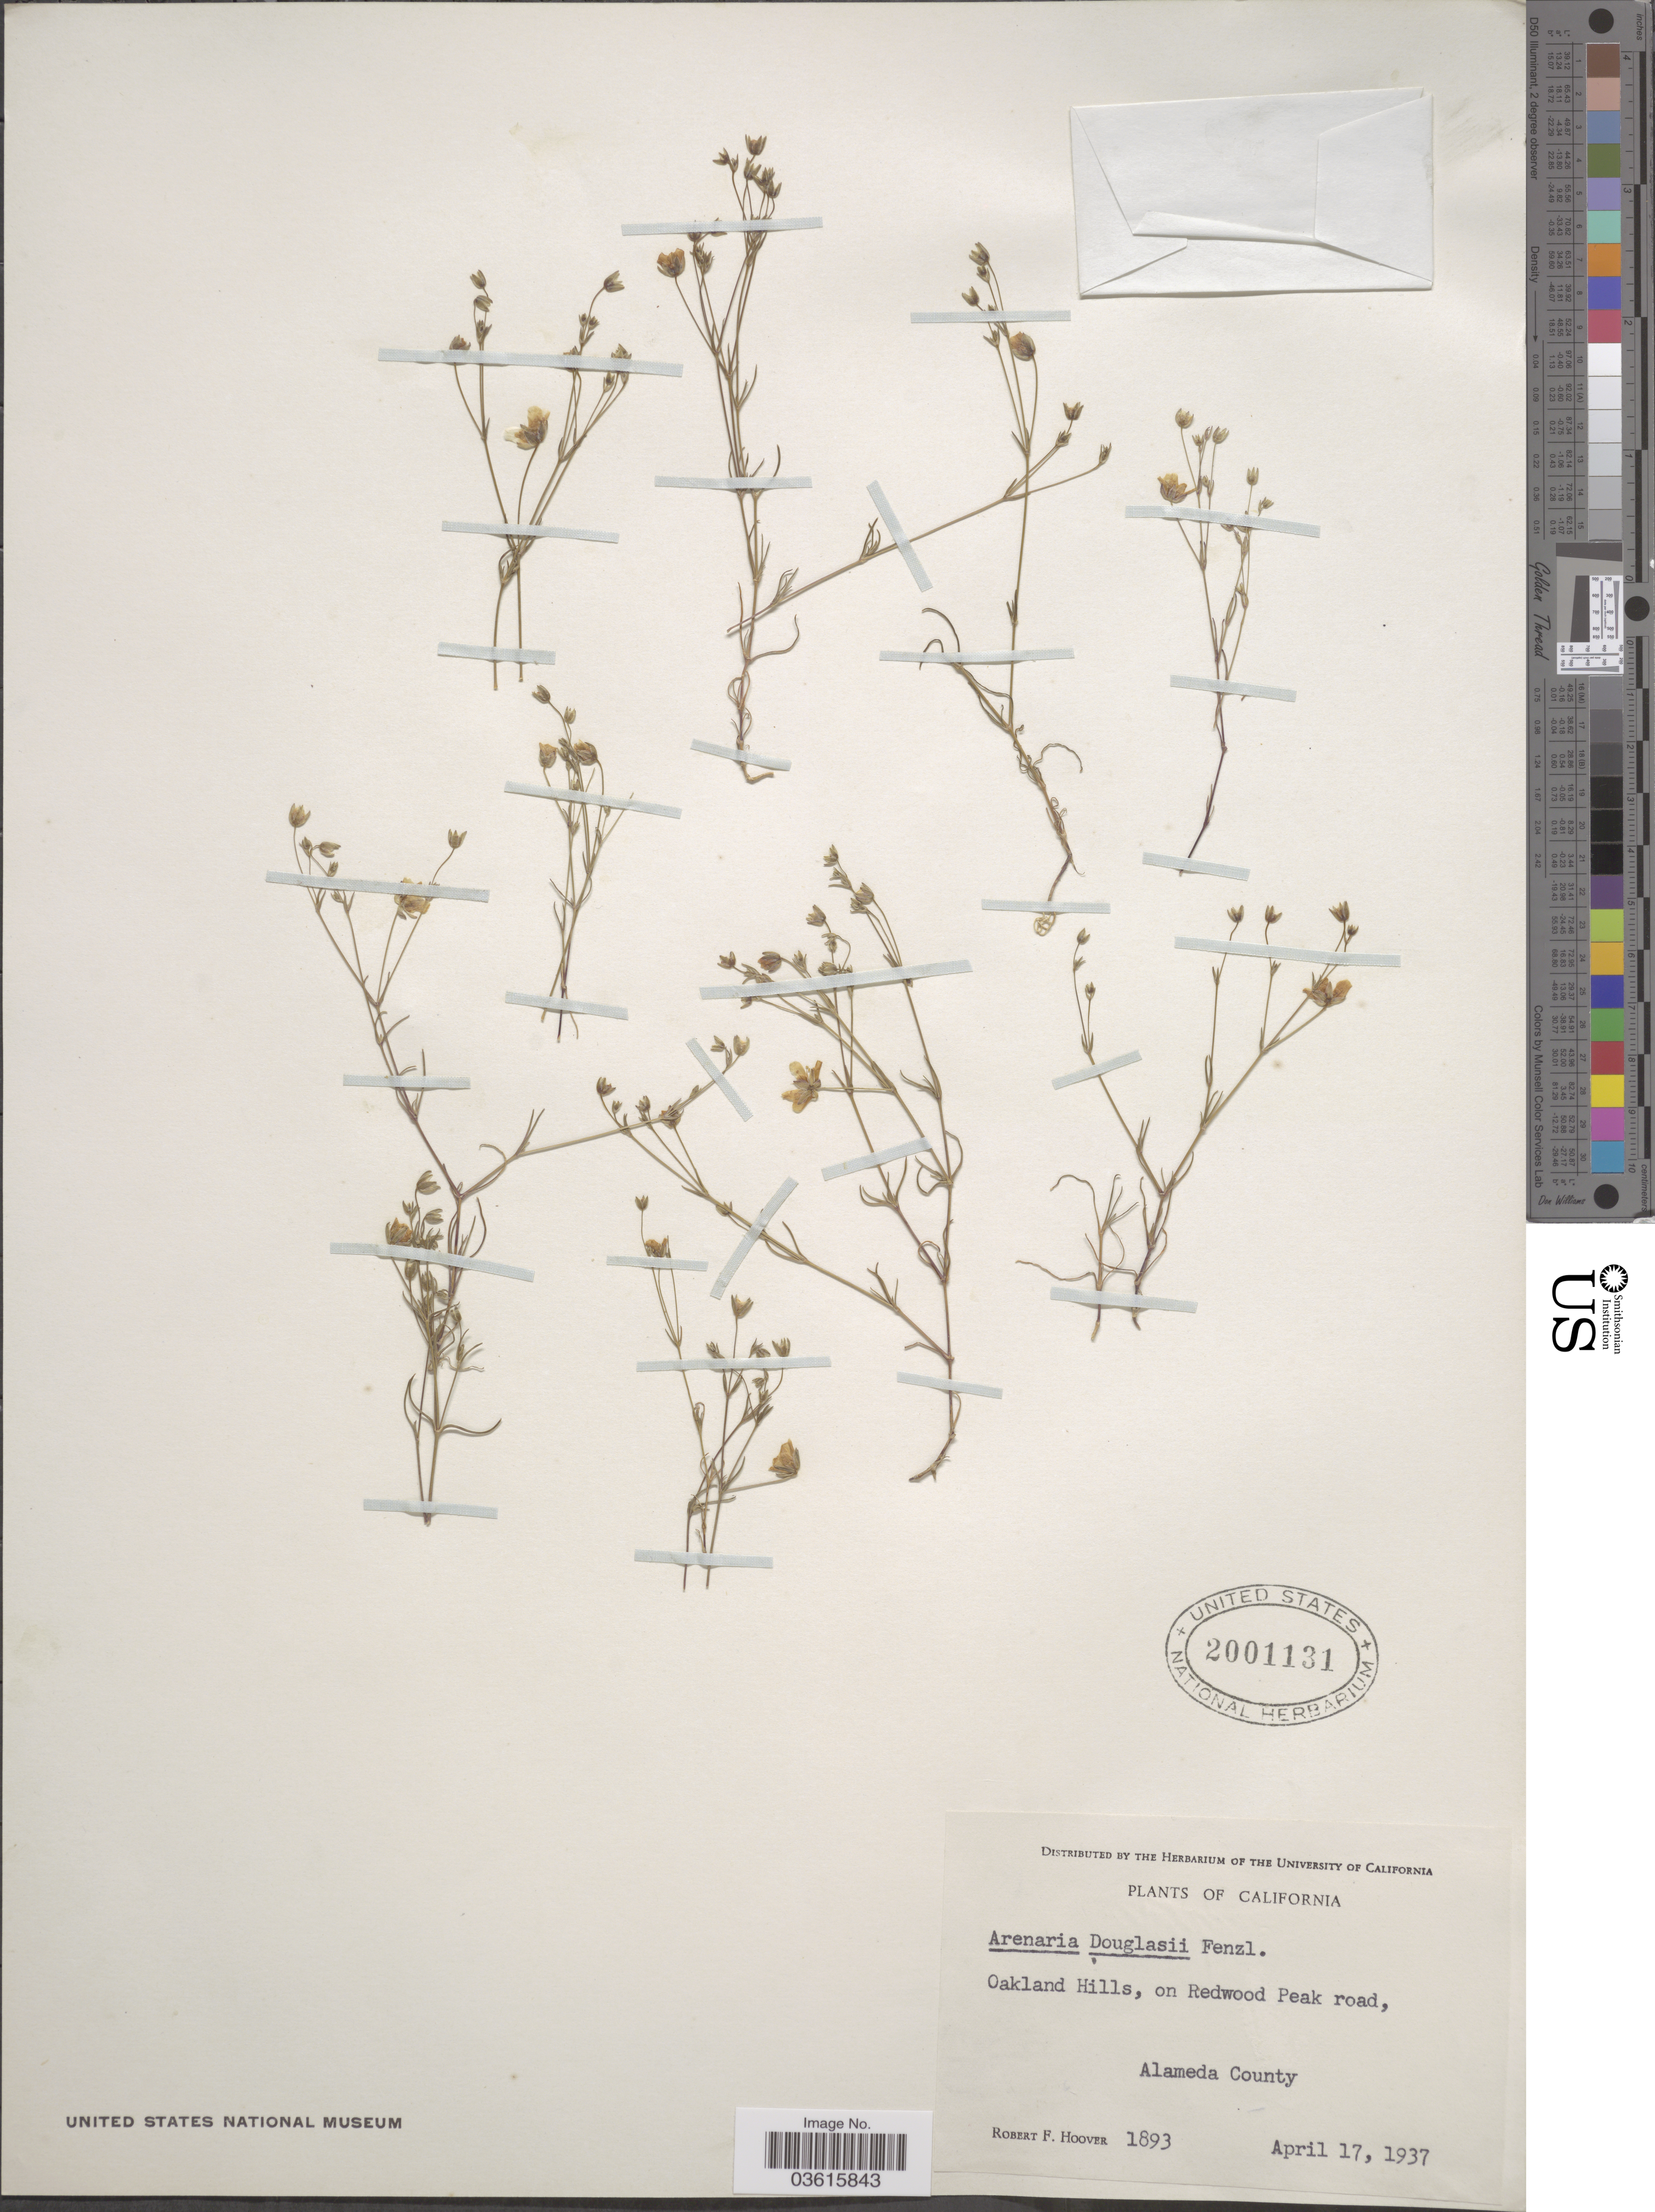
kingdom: Plantae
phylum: Tracheophyta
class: Magnoliopsida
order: Caryophyllales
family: Caryophyllaceae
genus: Minuartia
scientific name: Minuartia douglasii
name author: Mattf.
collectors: R. F. Hoover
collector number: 1893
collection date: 1937-04-17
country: United States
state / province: California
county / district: Alameda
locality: Oakland Hills, on Redwood Peak road, Alameda County.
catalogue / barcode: US 2001131